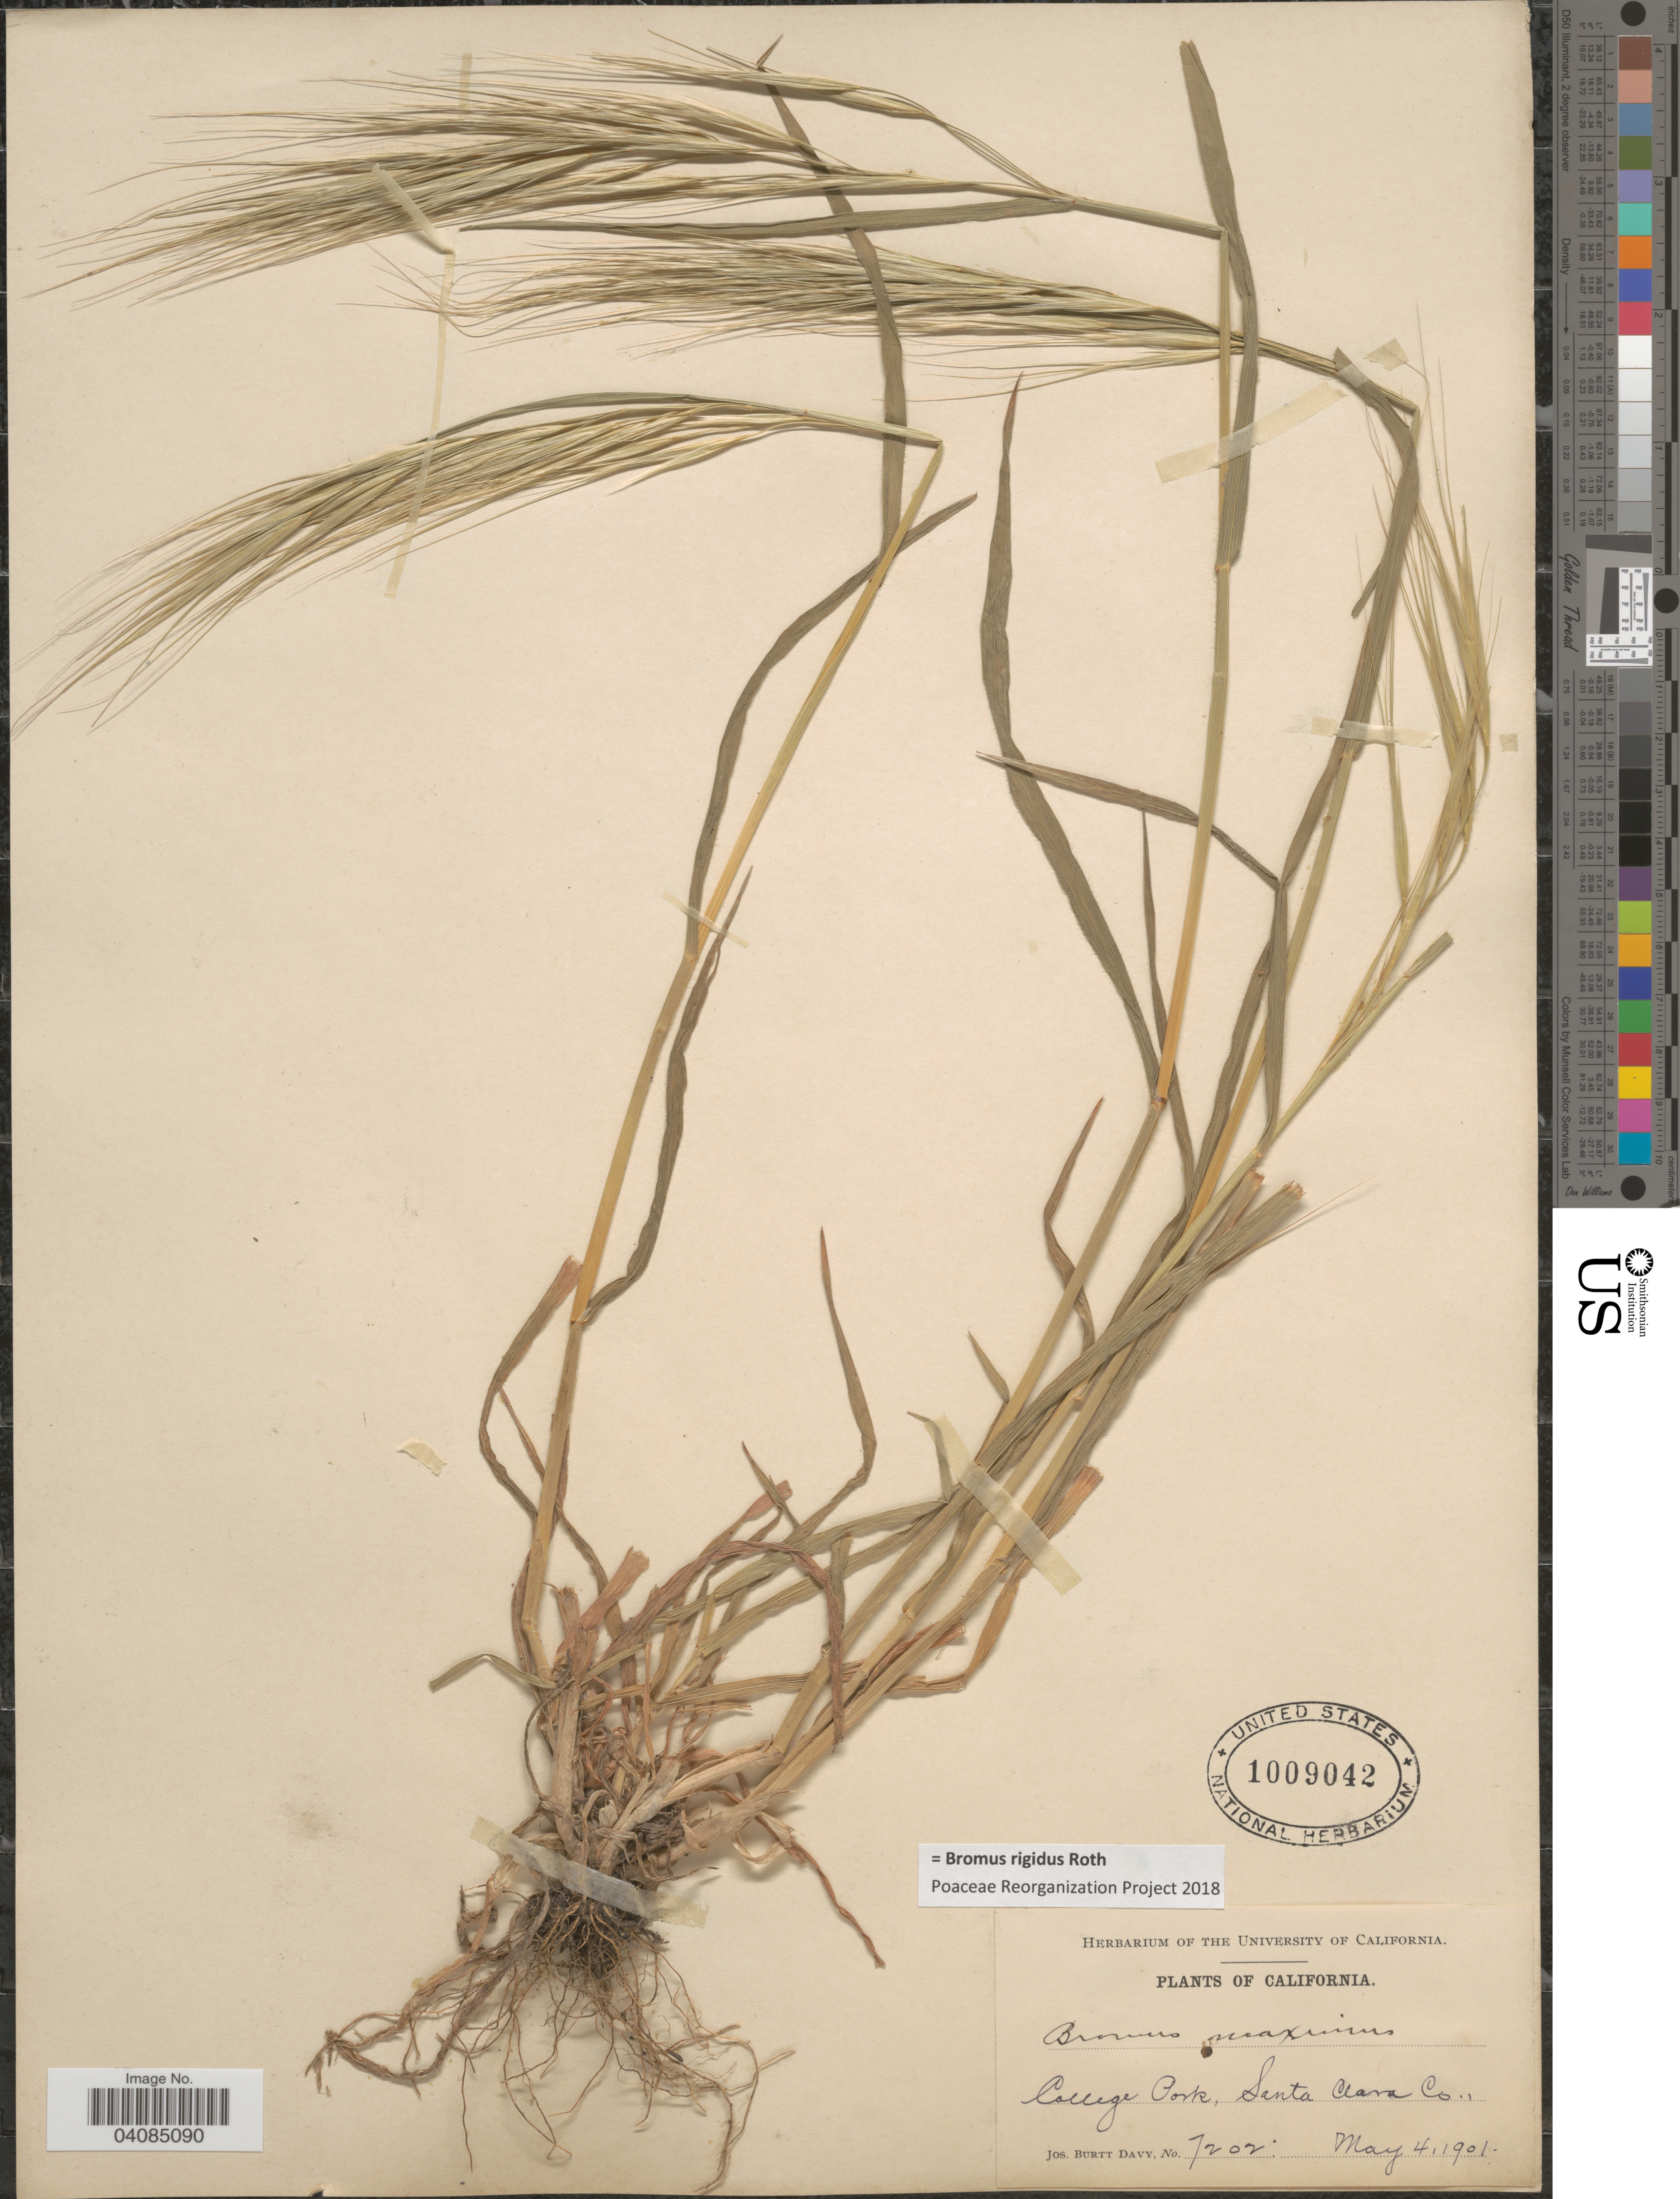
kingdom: Plantae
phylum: Tracheophyta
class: Liliopsida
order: Poales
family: Poaceae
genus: Bromus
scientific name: Bromus rigidus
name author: Roth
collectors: J. Burtt Davy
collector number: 7202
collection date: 1901-05-04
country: United States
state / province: California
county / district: Santa Clara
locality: College Pork, Santa Clara Co.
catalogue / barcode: US 1009042